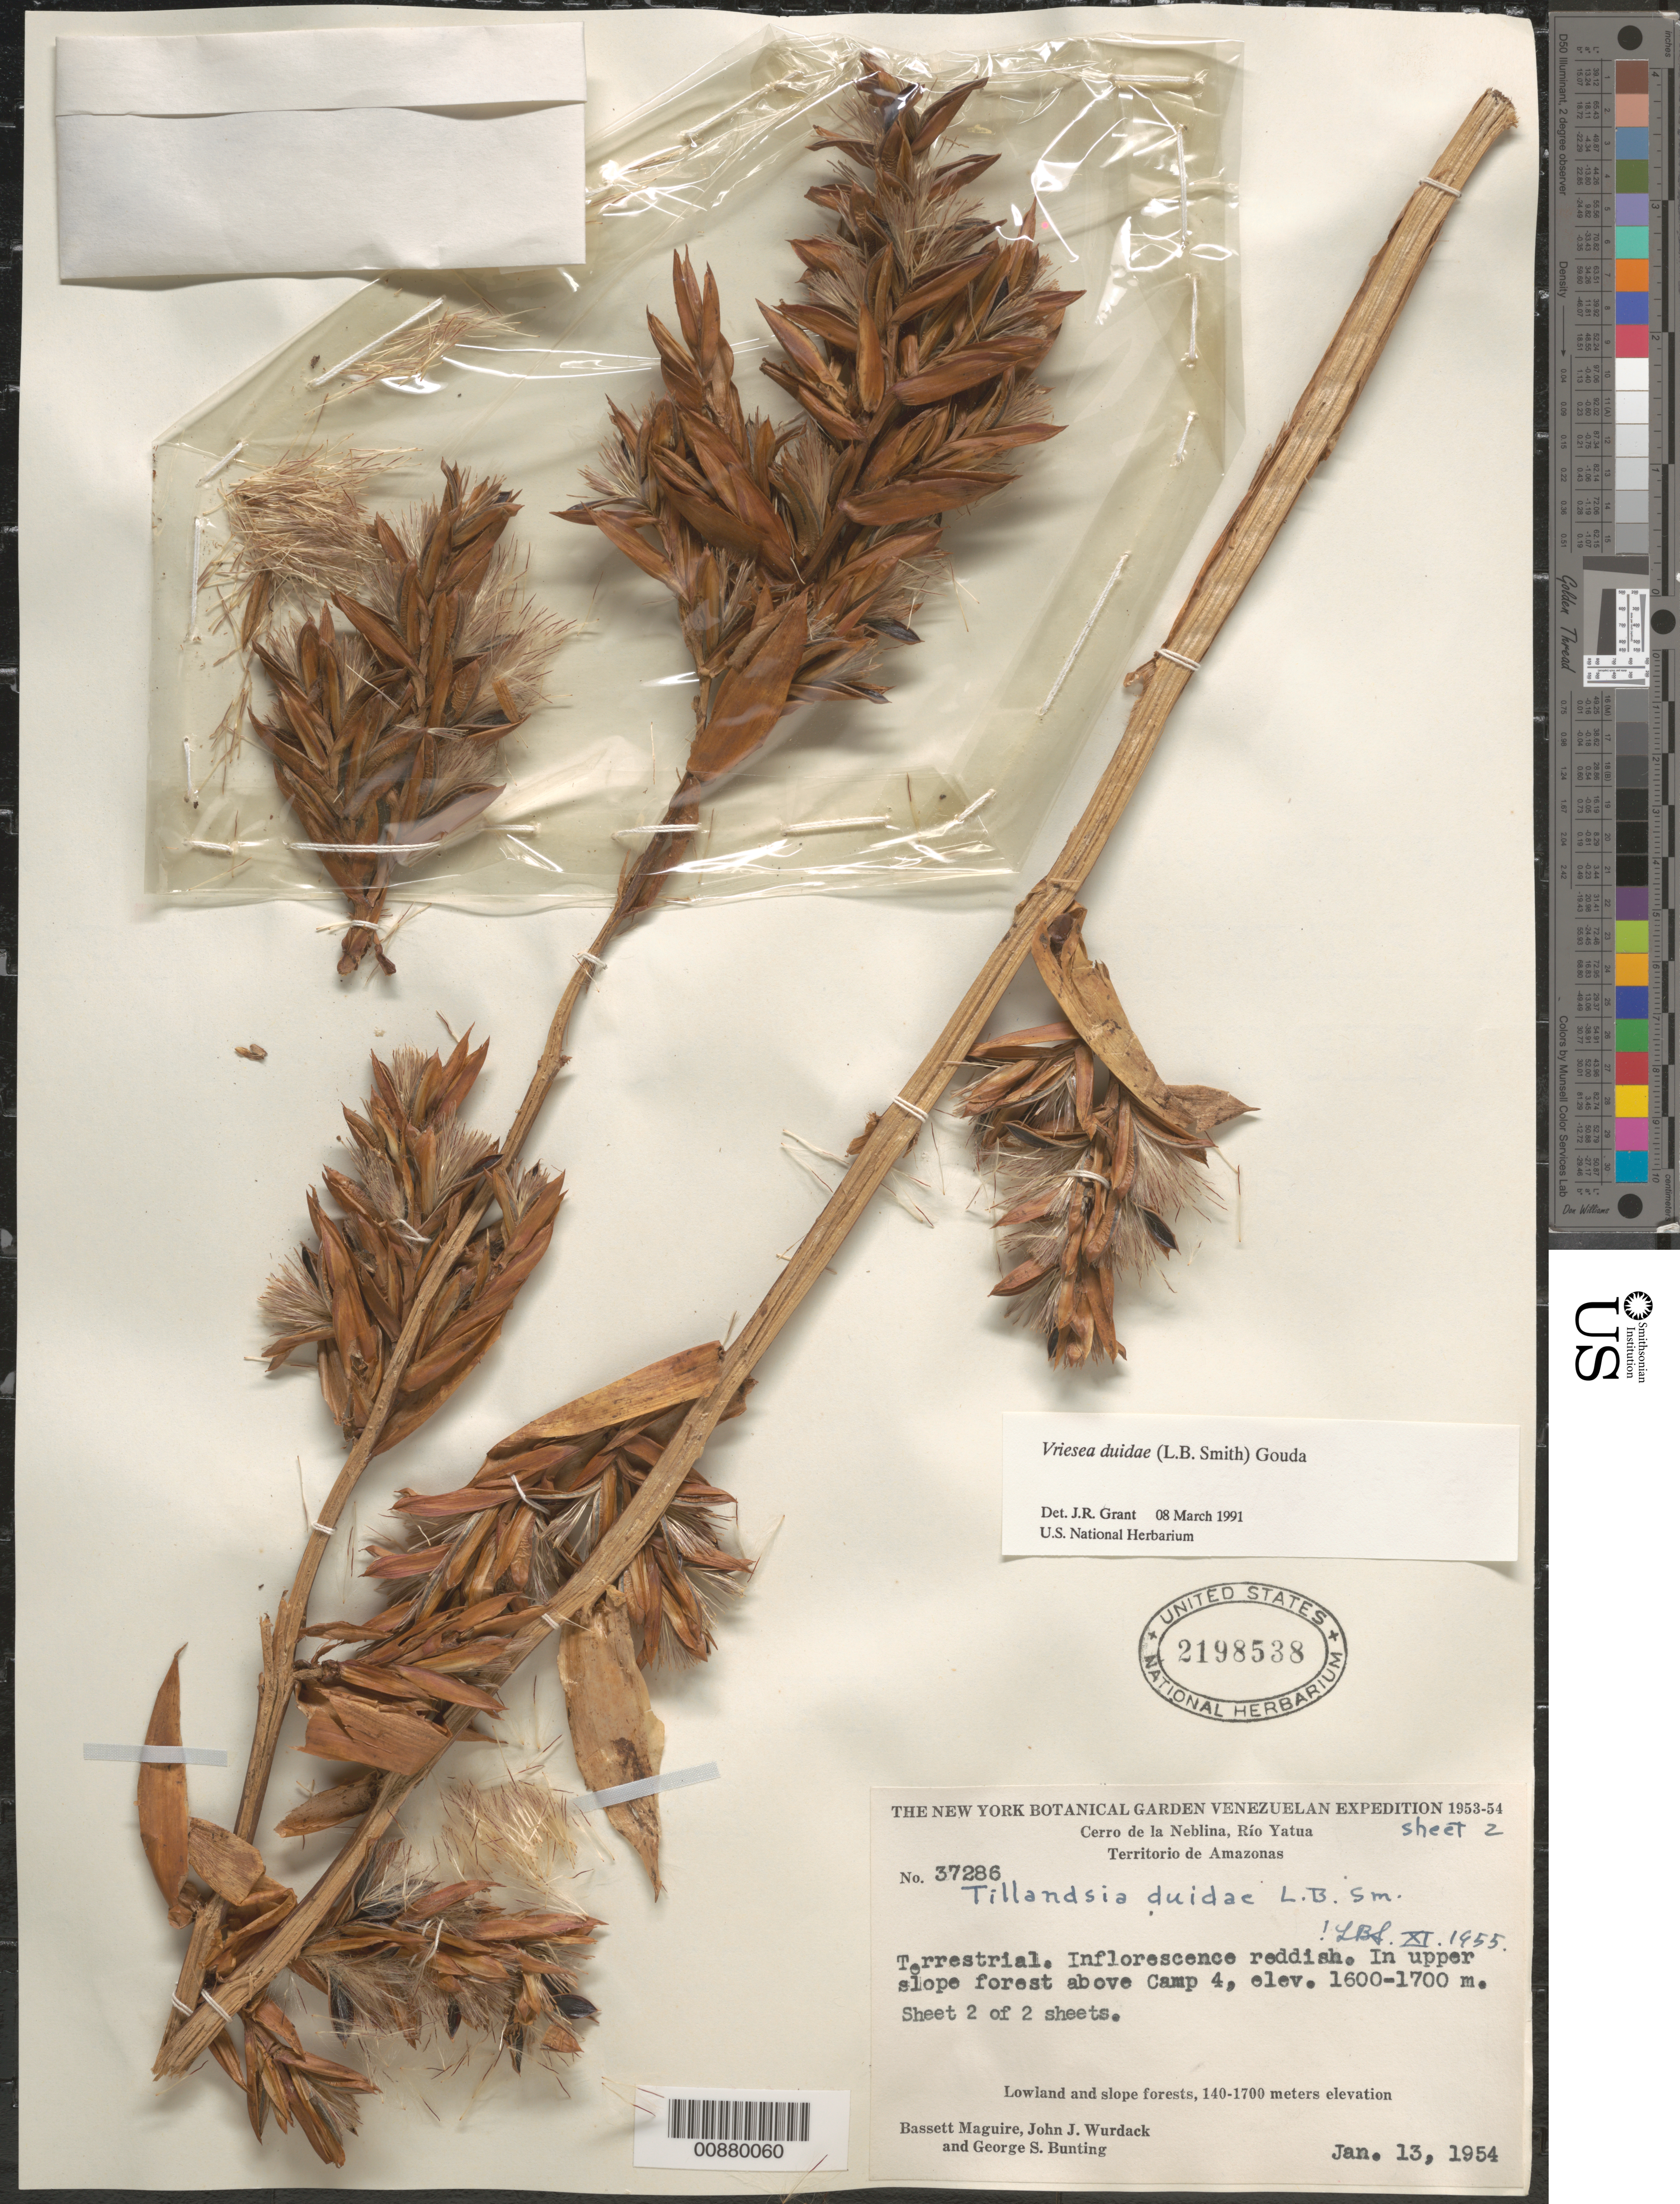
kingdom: Plantae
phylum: Tracheophyta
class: Liliopsida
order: Poales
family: Bromeliaceae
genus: Vriesea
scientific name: Vriesea duidae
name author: (L.B. Sm.) Gouda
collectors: B. Maguire, J. J. Wurdack & G. S. Bunting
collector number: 37286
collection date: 1954-01-13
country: Venezuela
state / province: Amazonas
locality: Cerro de la Neblina, Río Yatua. Territorio de Amazonas. In upper slope forest above Camp 4.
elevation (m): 1600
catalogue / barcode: US 2198538